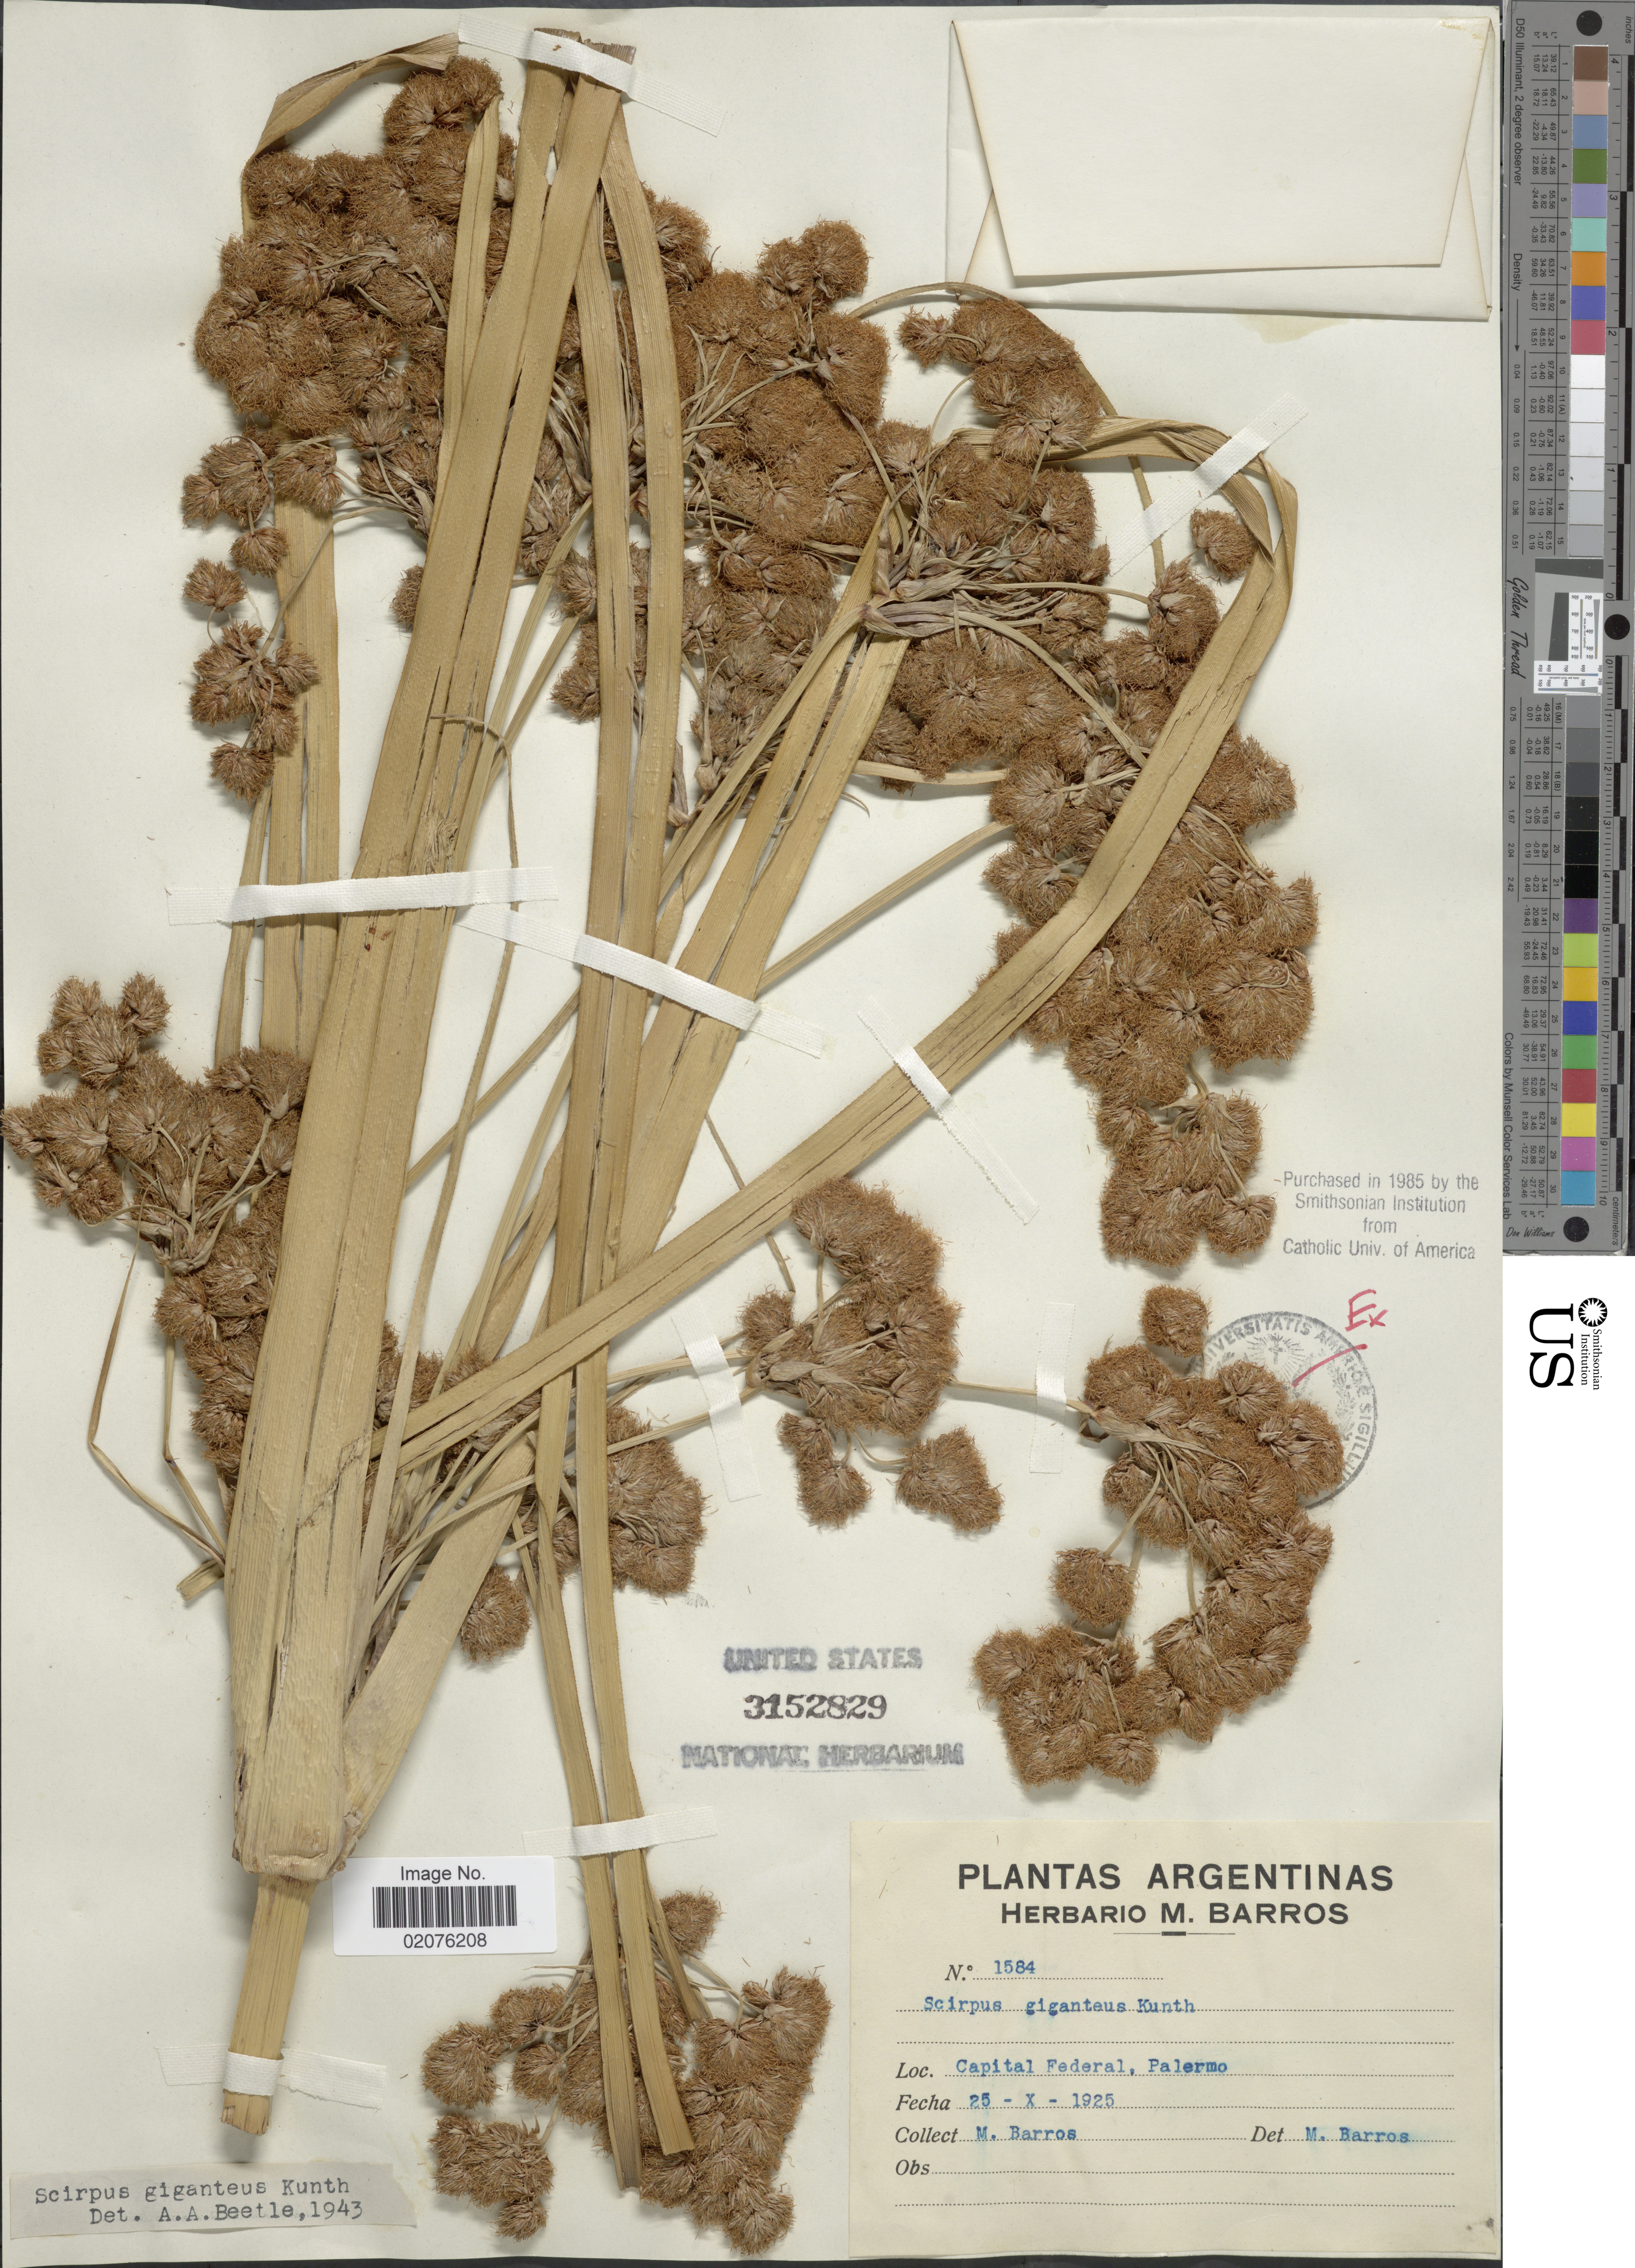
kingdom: Plantae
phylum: Tracheophyta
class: Liliopsida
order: Poales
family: Cyperaceae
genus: Cyperus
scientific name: Cyperus byssaceus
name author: Pereira-Silva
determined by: Strong, Mark T., (BOT), Smithsonian Institution - National Museum of Natural History (UNITED STATES)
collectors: M. Barros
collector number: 1584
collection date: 1925-10-25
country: Argentina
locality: Capital Federal, Palermo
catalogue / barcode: US 3152829